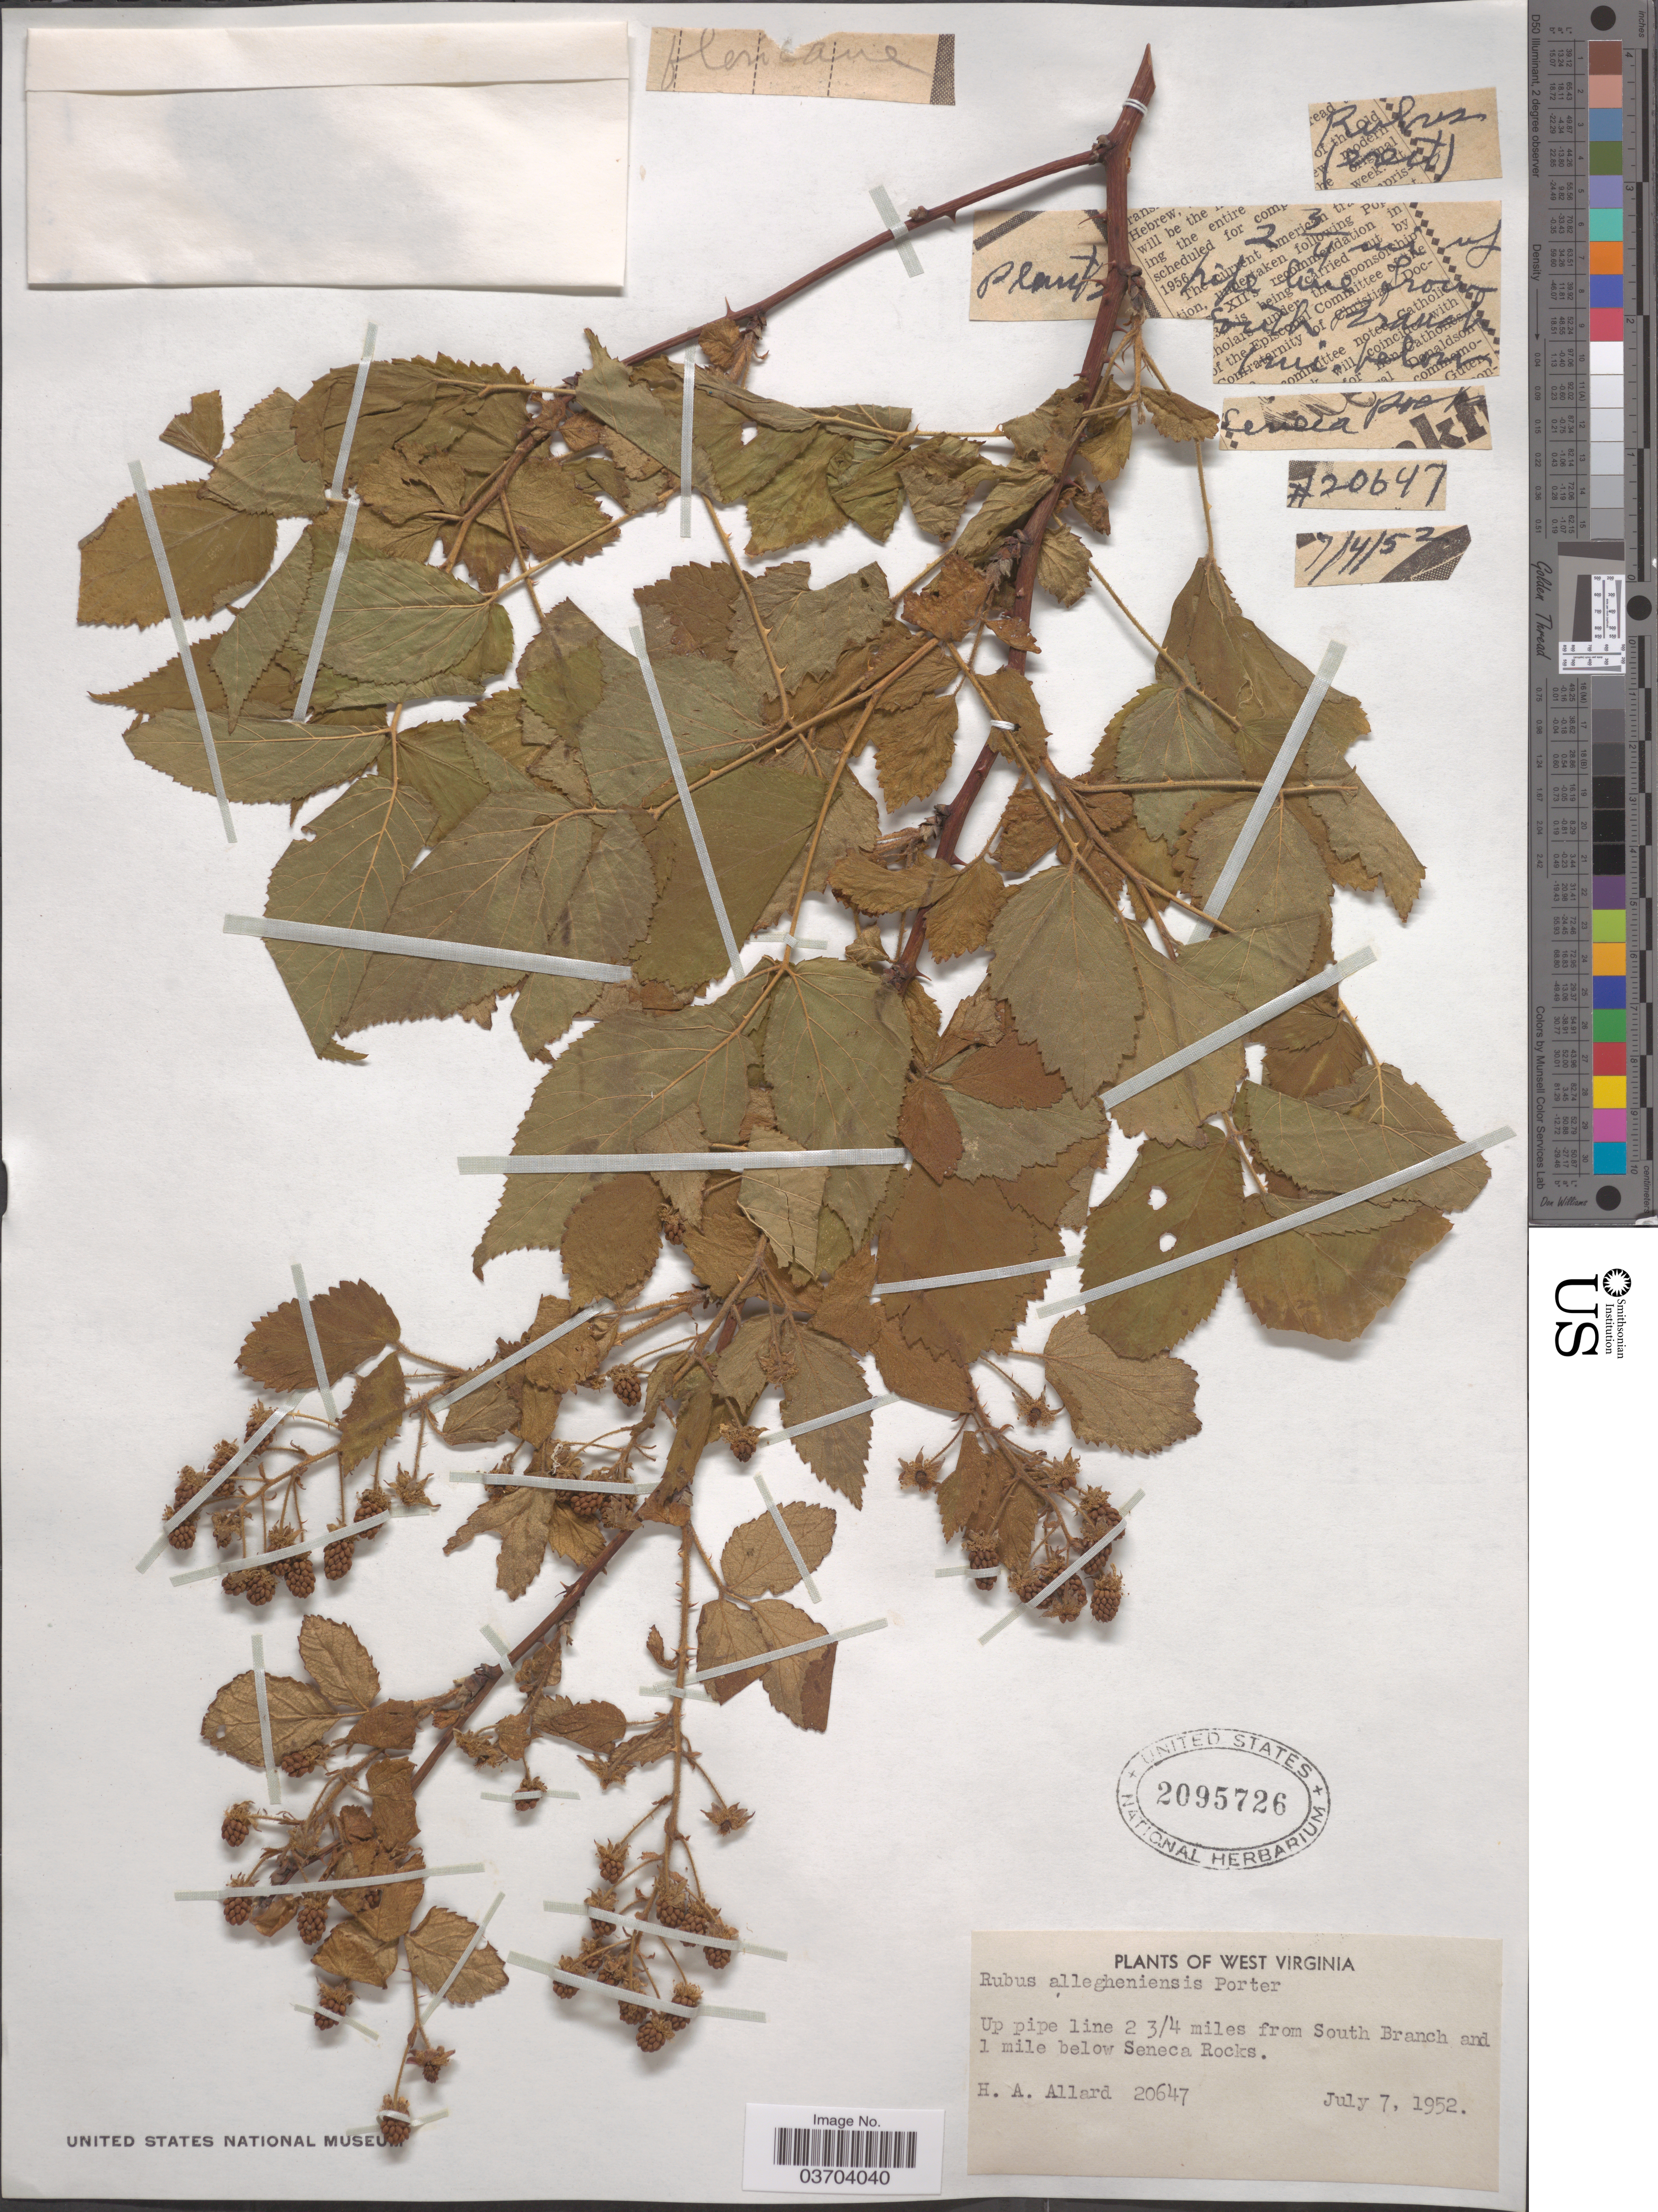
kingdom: Plantae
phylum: Tracheophyta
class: Magnoliopsida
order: Rosales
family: Rosaceae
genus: Rubus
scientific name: Rubus allegheniensis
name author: Porter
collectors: H. A. Allard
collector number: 20647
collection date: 1952-07-07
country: United States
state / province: West Virginia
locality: Up pipe line 2 3/4 miles from South Branch and 1 mile below Seneca Rocks.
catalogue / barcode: US 2095726